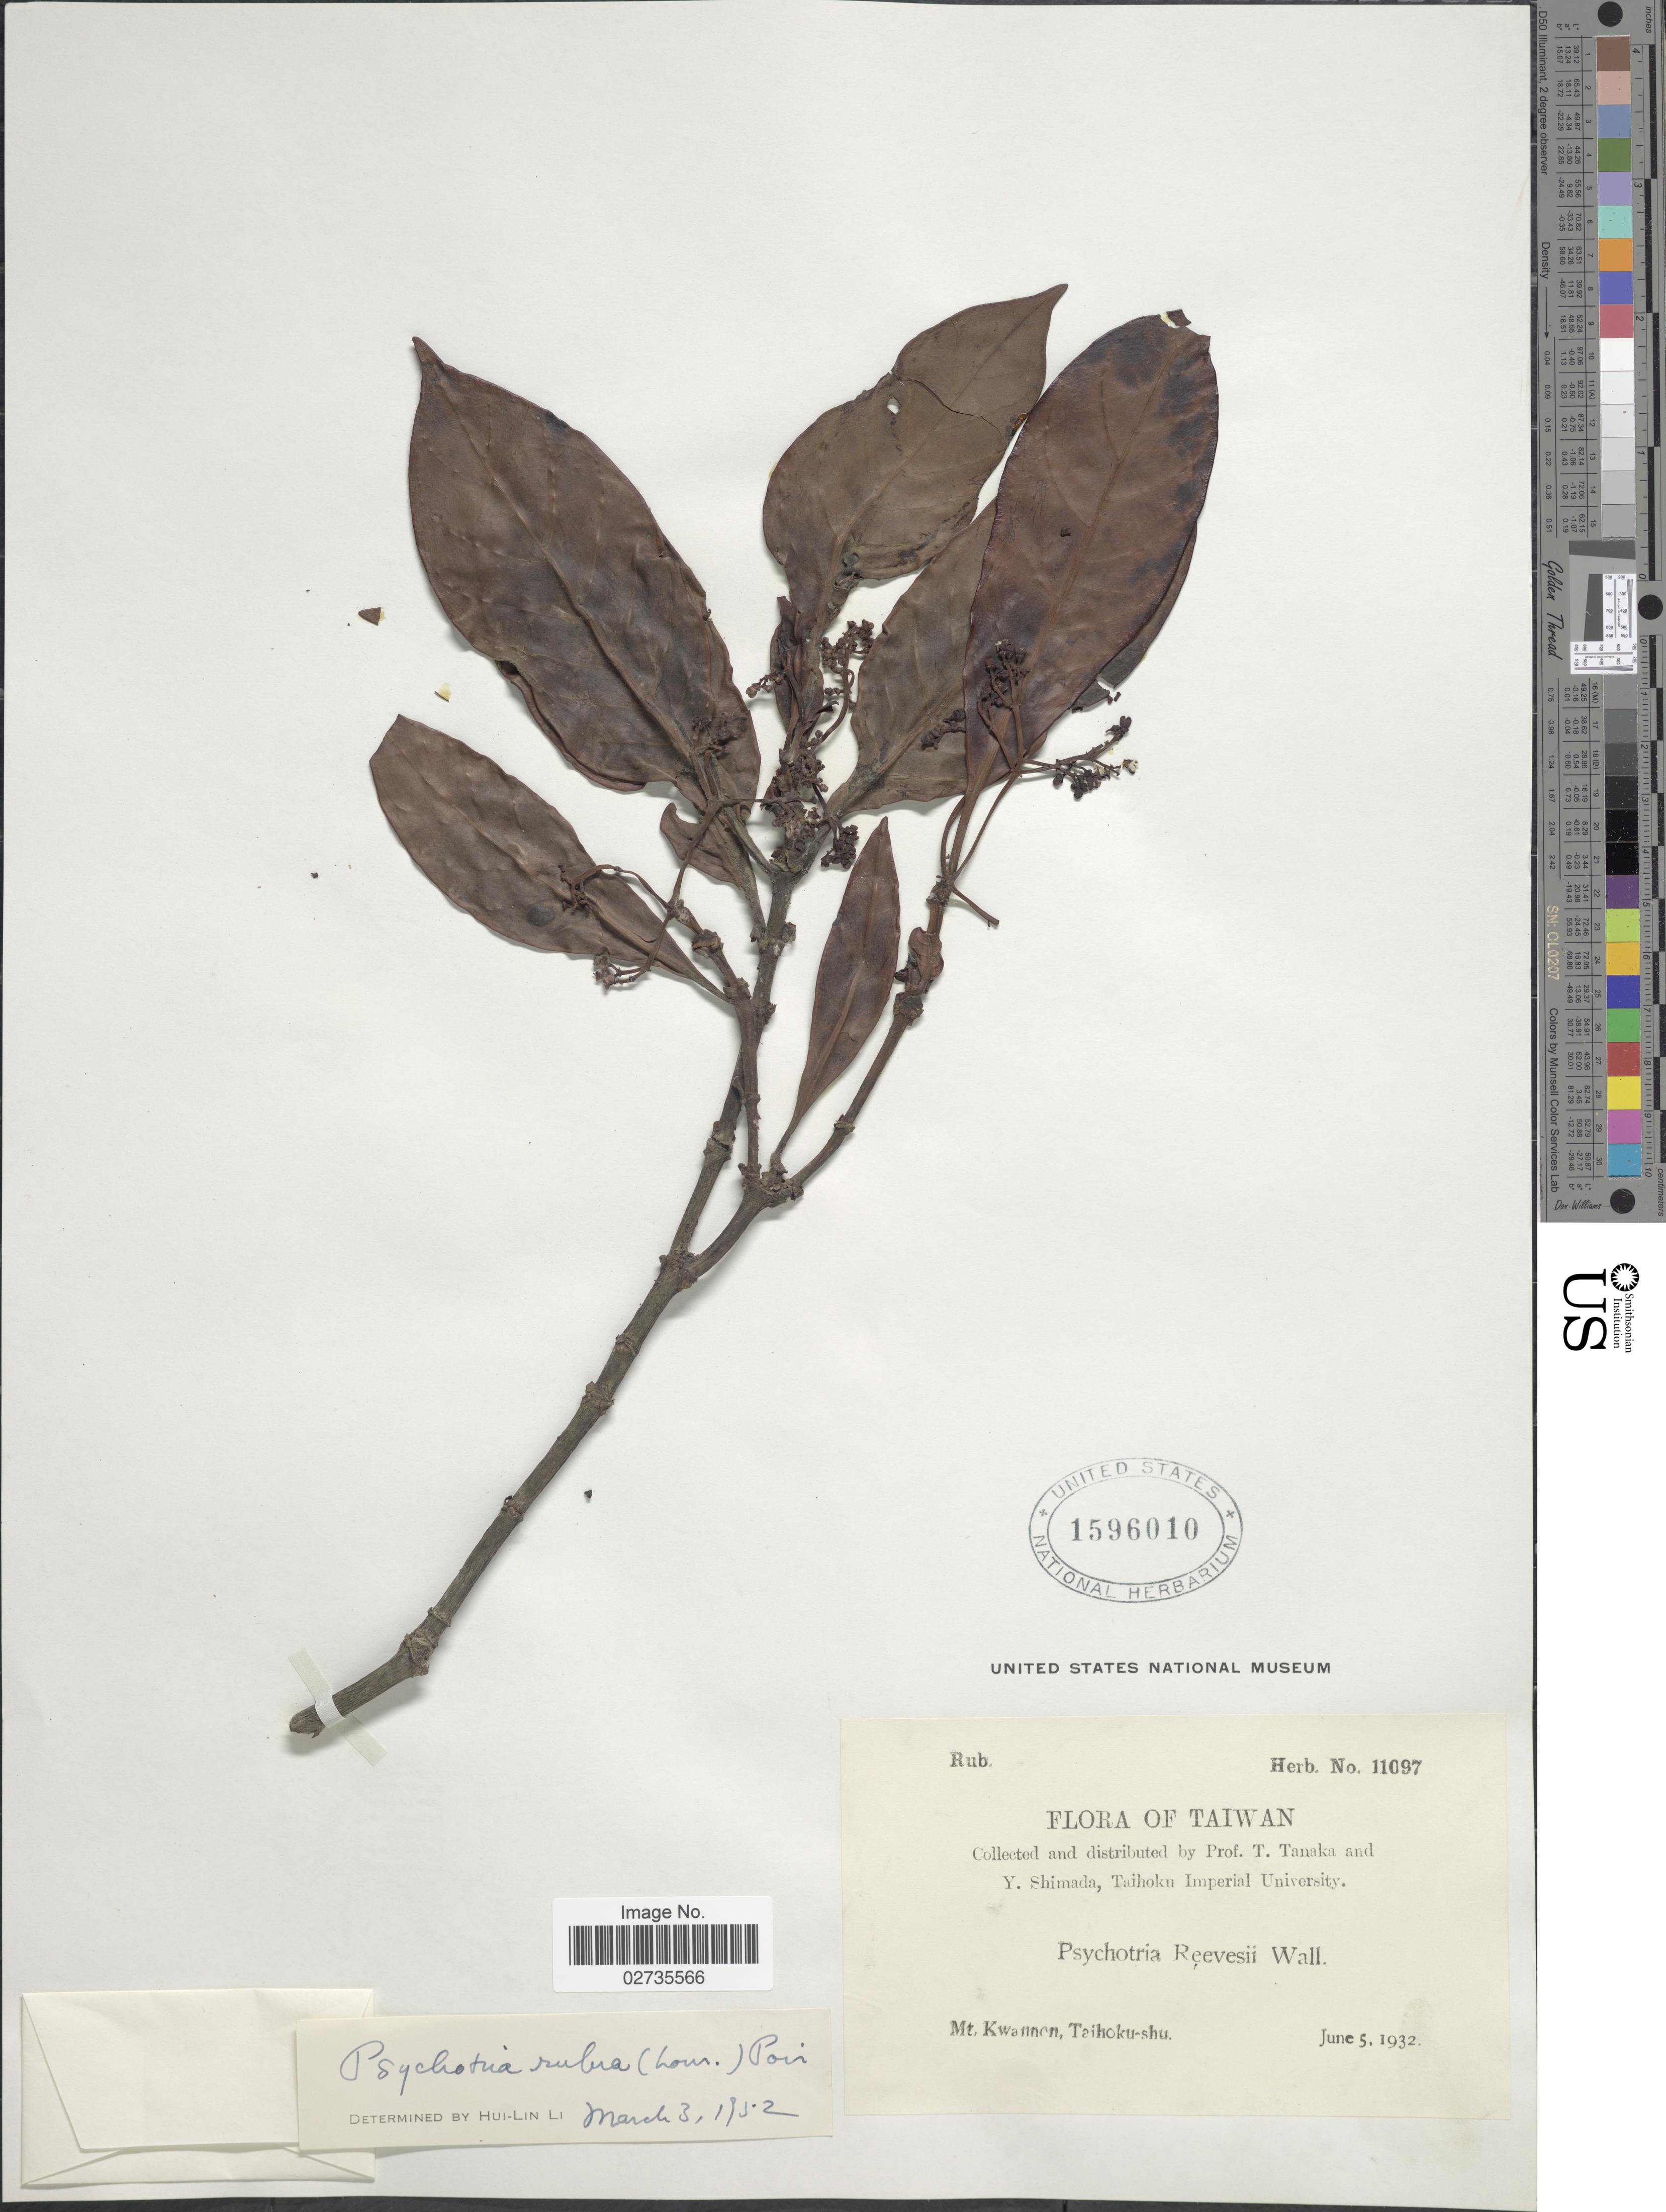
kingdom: Plantae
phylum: Tracheophyta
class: Magnoliopsida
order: Gentianales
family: Rubiaceae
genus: Psychotria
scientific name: Psychotria rubra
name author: (Lour.) Poir.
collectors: T. Tanaka & Y. Shimada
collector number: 11097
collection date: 1932-06-05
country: Taiwan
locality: Mt. Kwannon, Taihoku-shu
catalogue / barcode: US 1596010